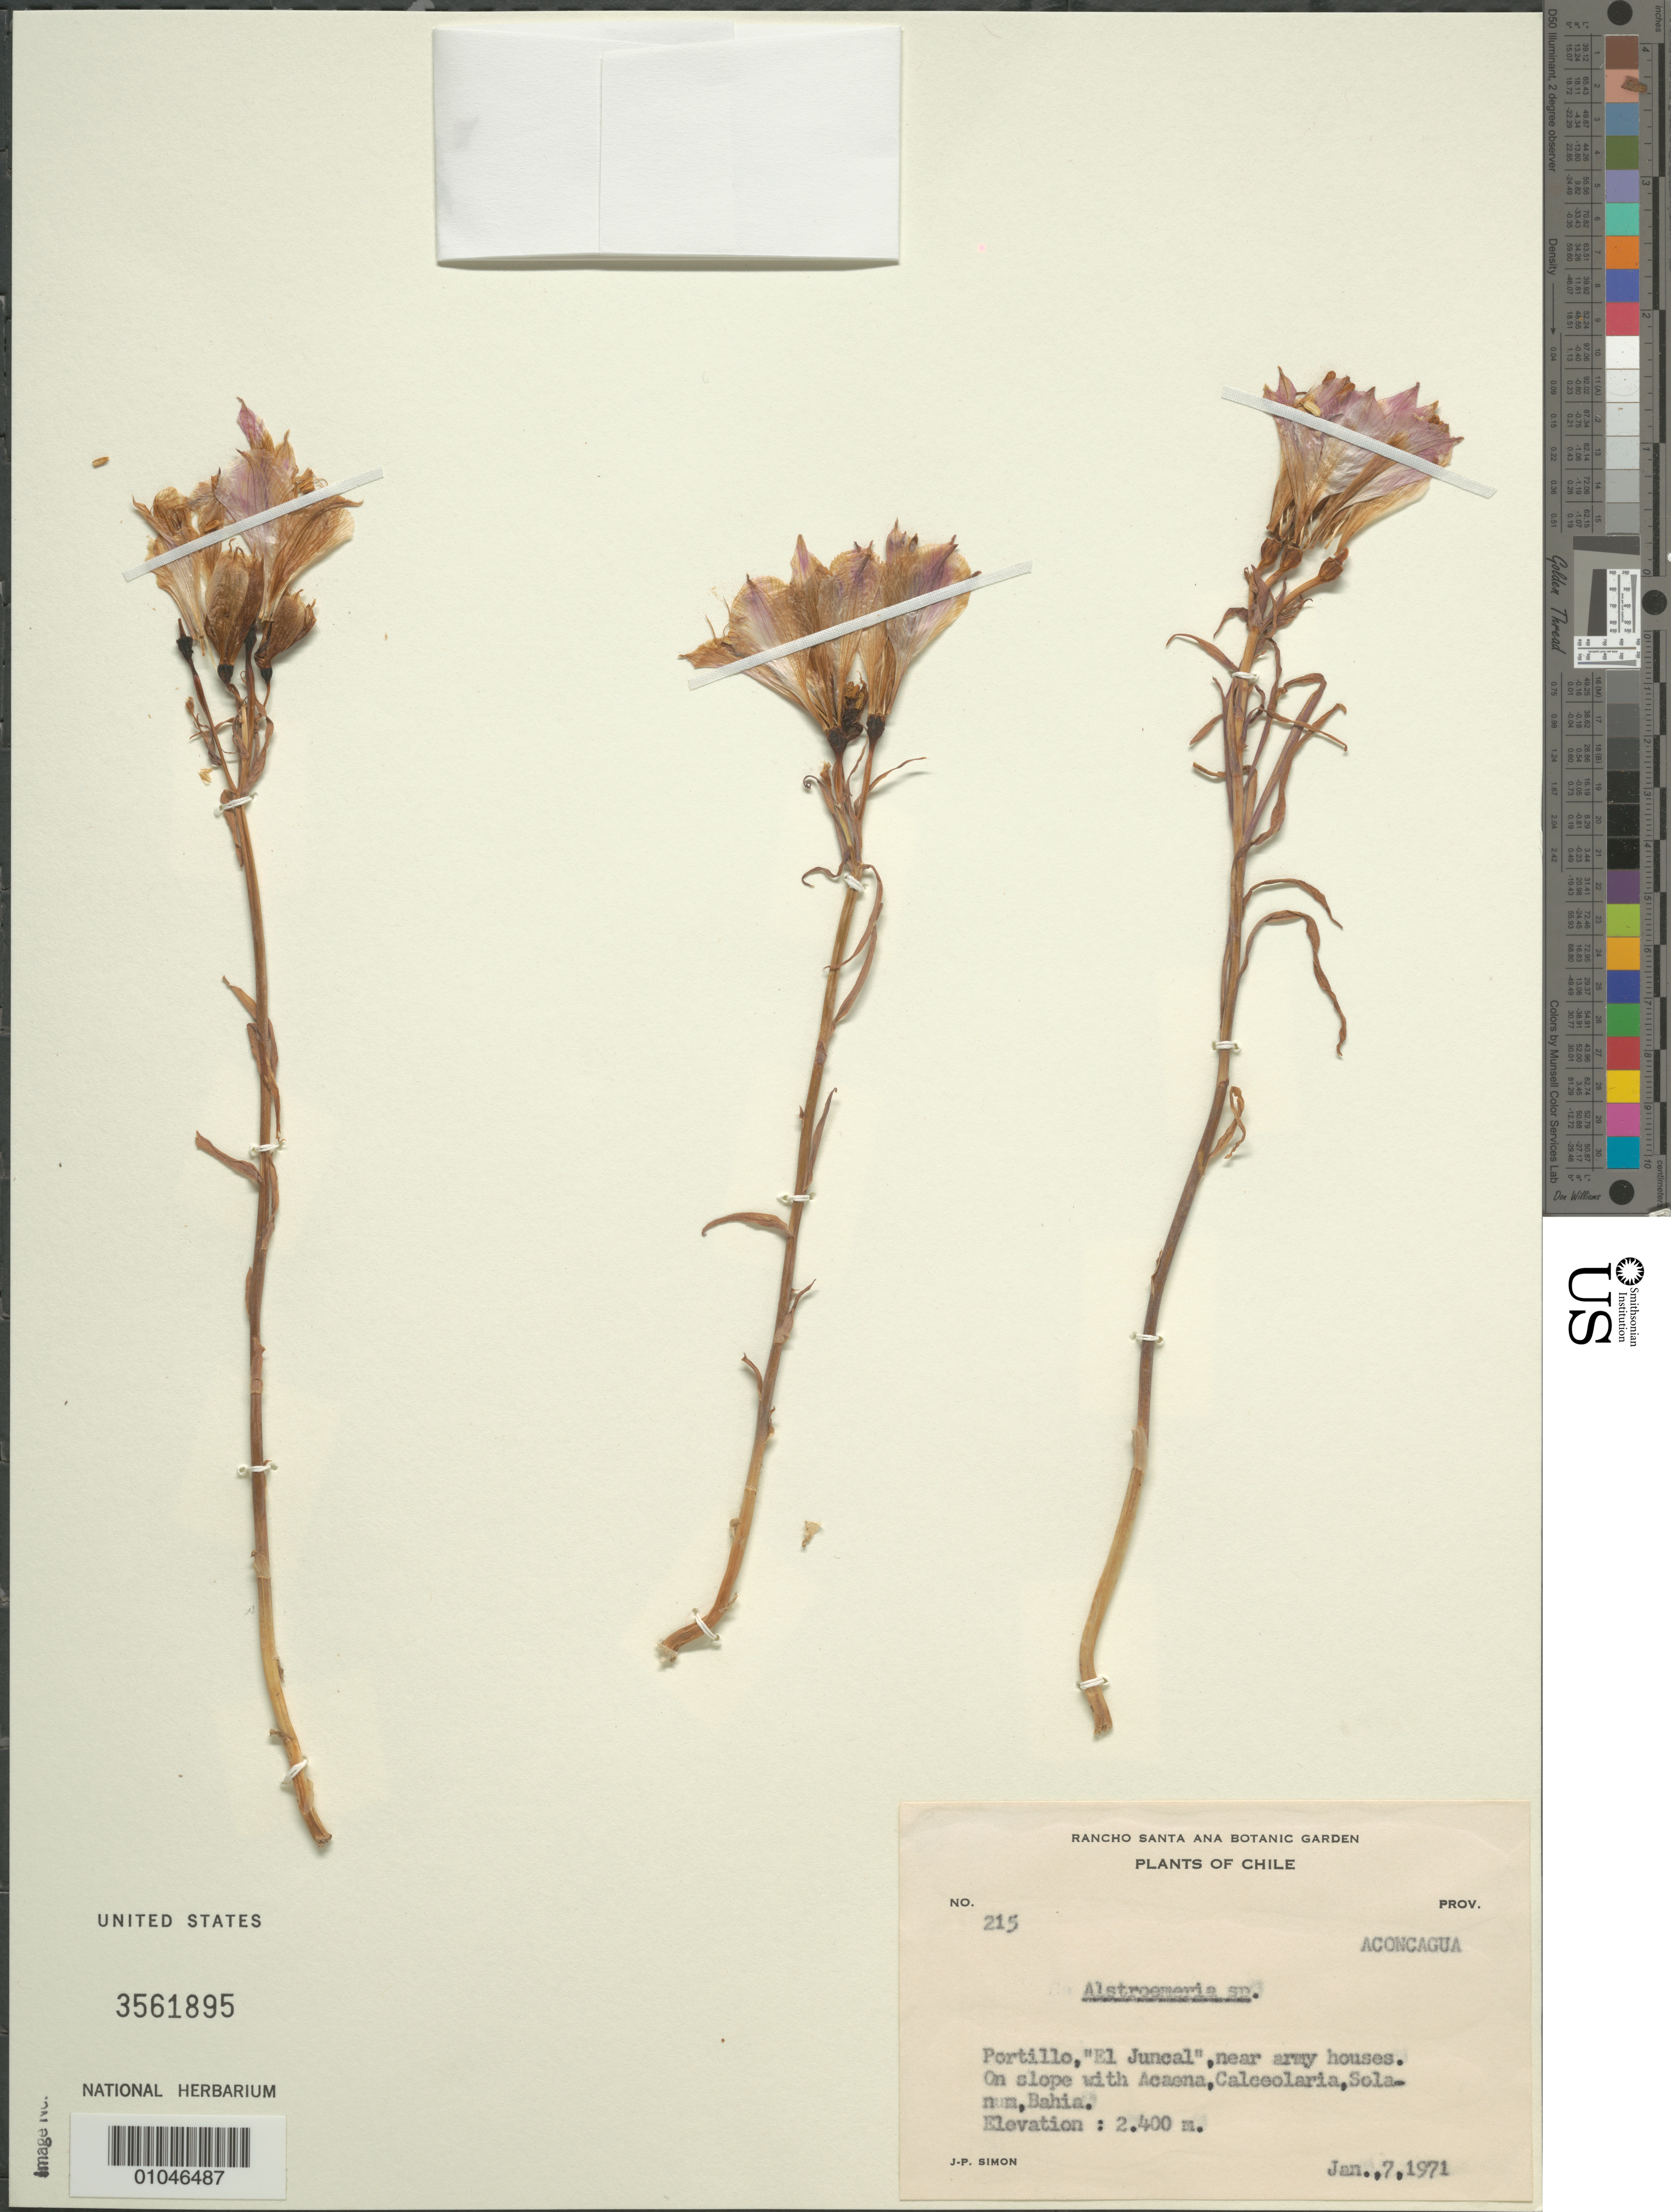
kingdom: Plantae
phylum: Tracheophyta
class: Liliopsida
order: Liliales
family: Alstroemeriaceae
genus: Alstroemeria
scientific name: Alstroemeria sp.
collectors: J.-P. Simon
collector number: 215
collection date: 1971-01-07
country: Chile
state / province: Valparaíso (V)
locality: Aconcagua, "El Juncal" near army houses, Portillo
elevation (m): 2400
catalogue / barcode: US 3561895